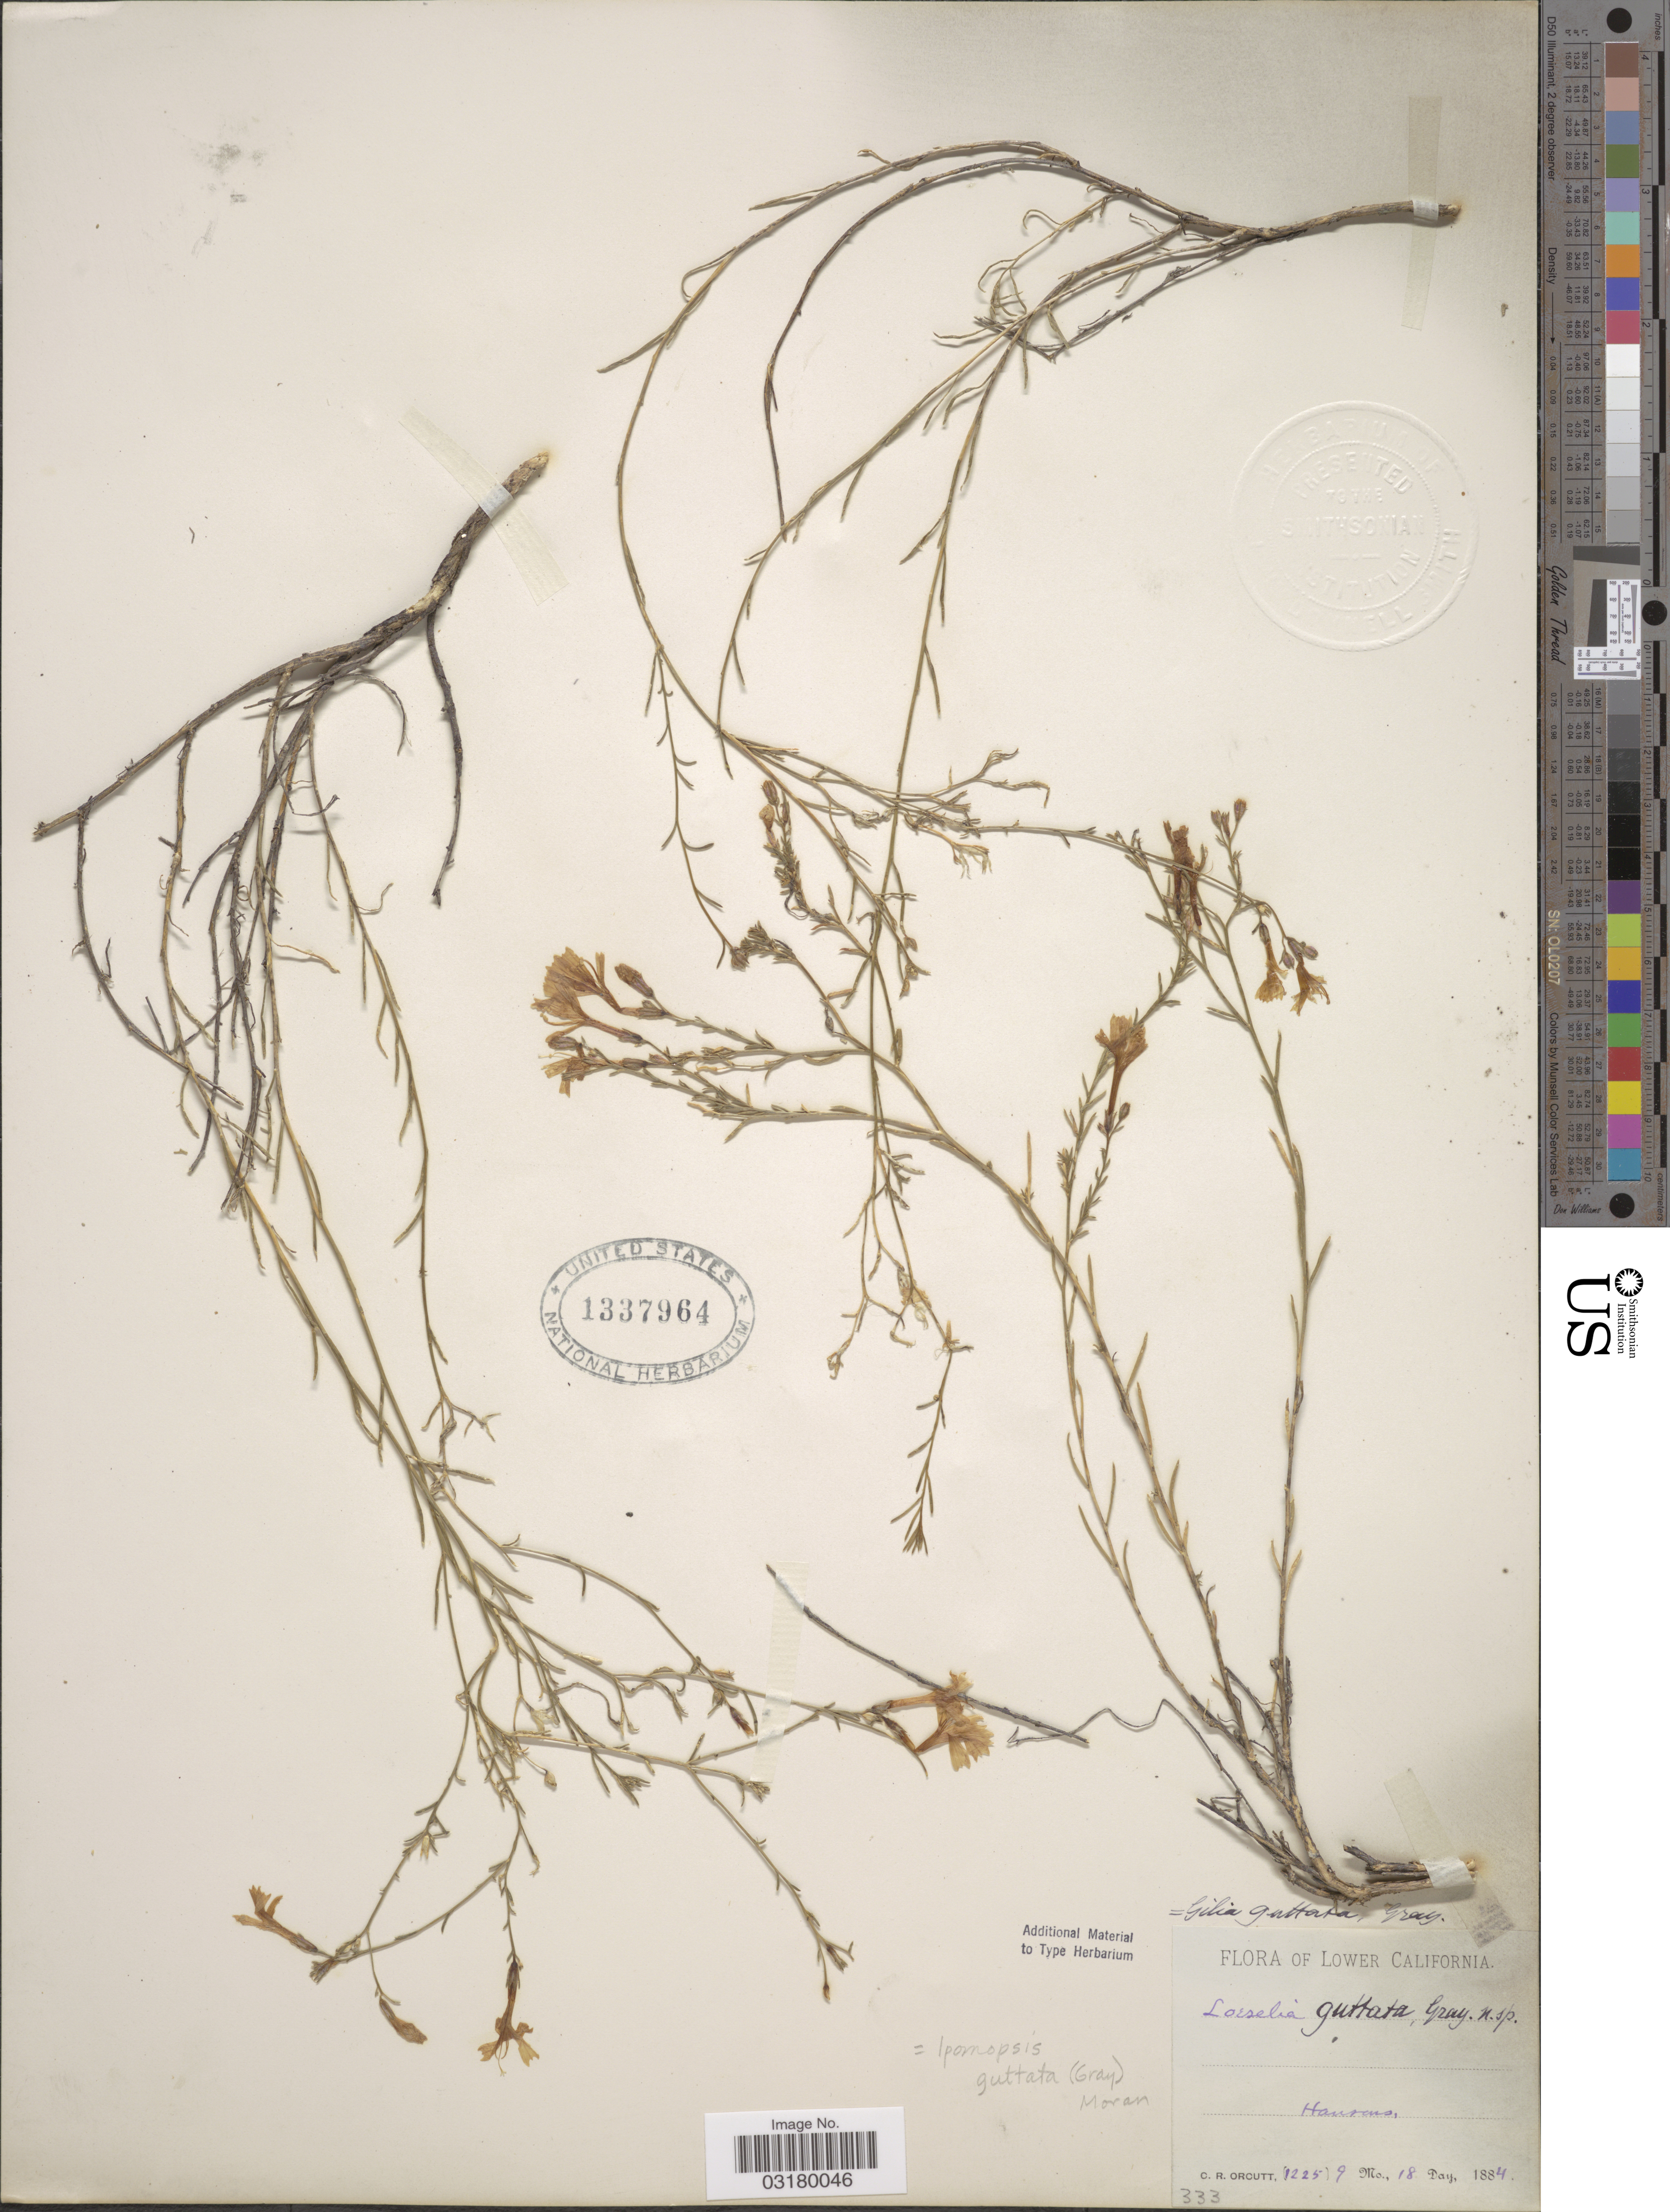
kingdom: Plantae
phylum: Tracheophyta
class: Magnoliopsida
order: Ericales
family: Polemoniaceae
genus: Ipomopsis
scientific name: Ipomopsis guttata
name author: (A. Gray) Moran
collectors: C. R. Orcutt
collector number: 1225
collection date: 1884-09-18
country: Mexico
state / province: Baja California Norte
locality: Lower California. Hansens.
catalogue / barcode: US 1337964